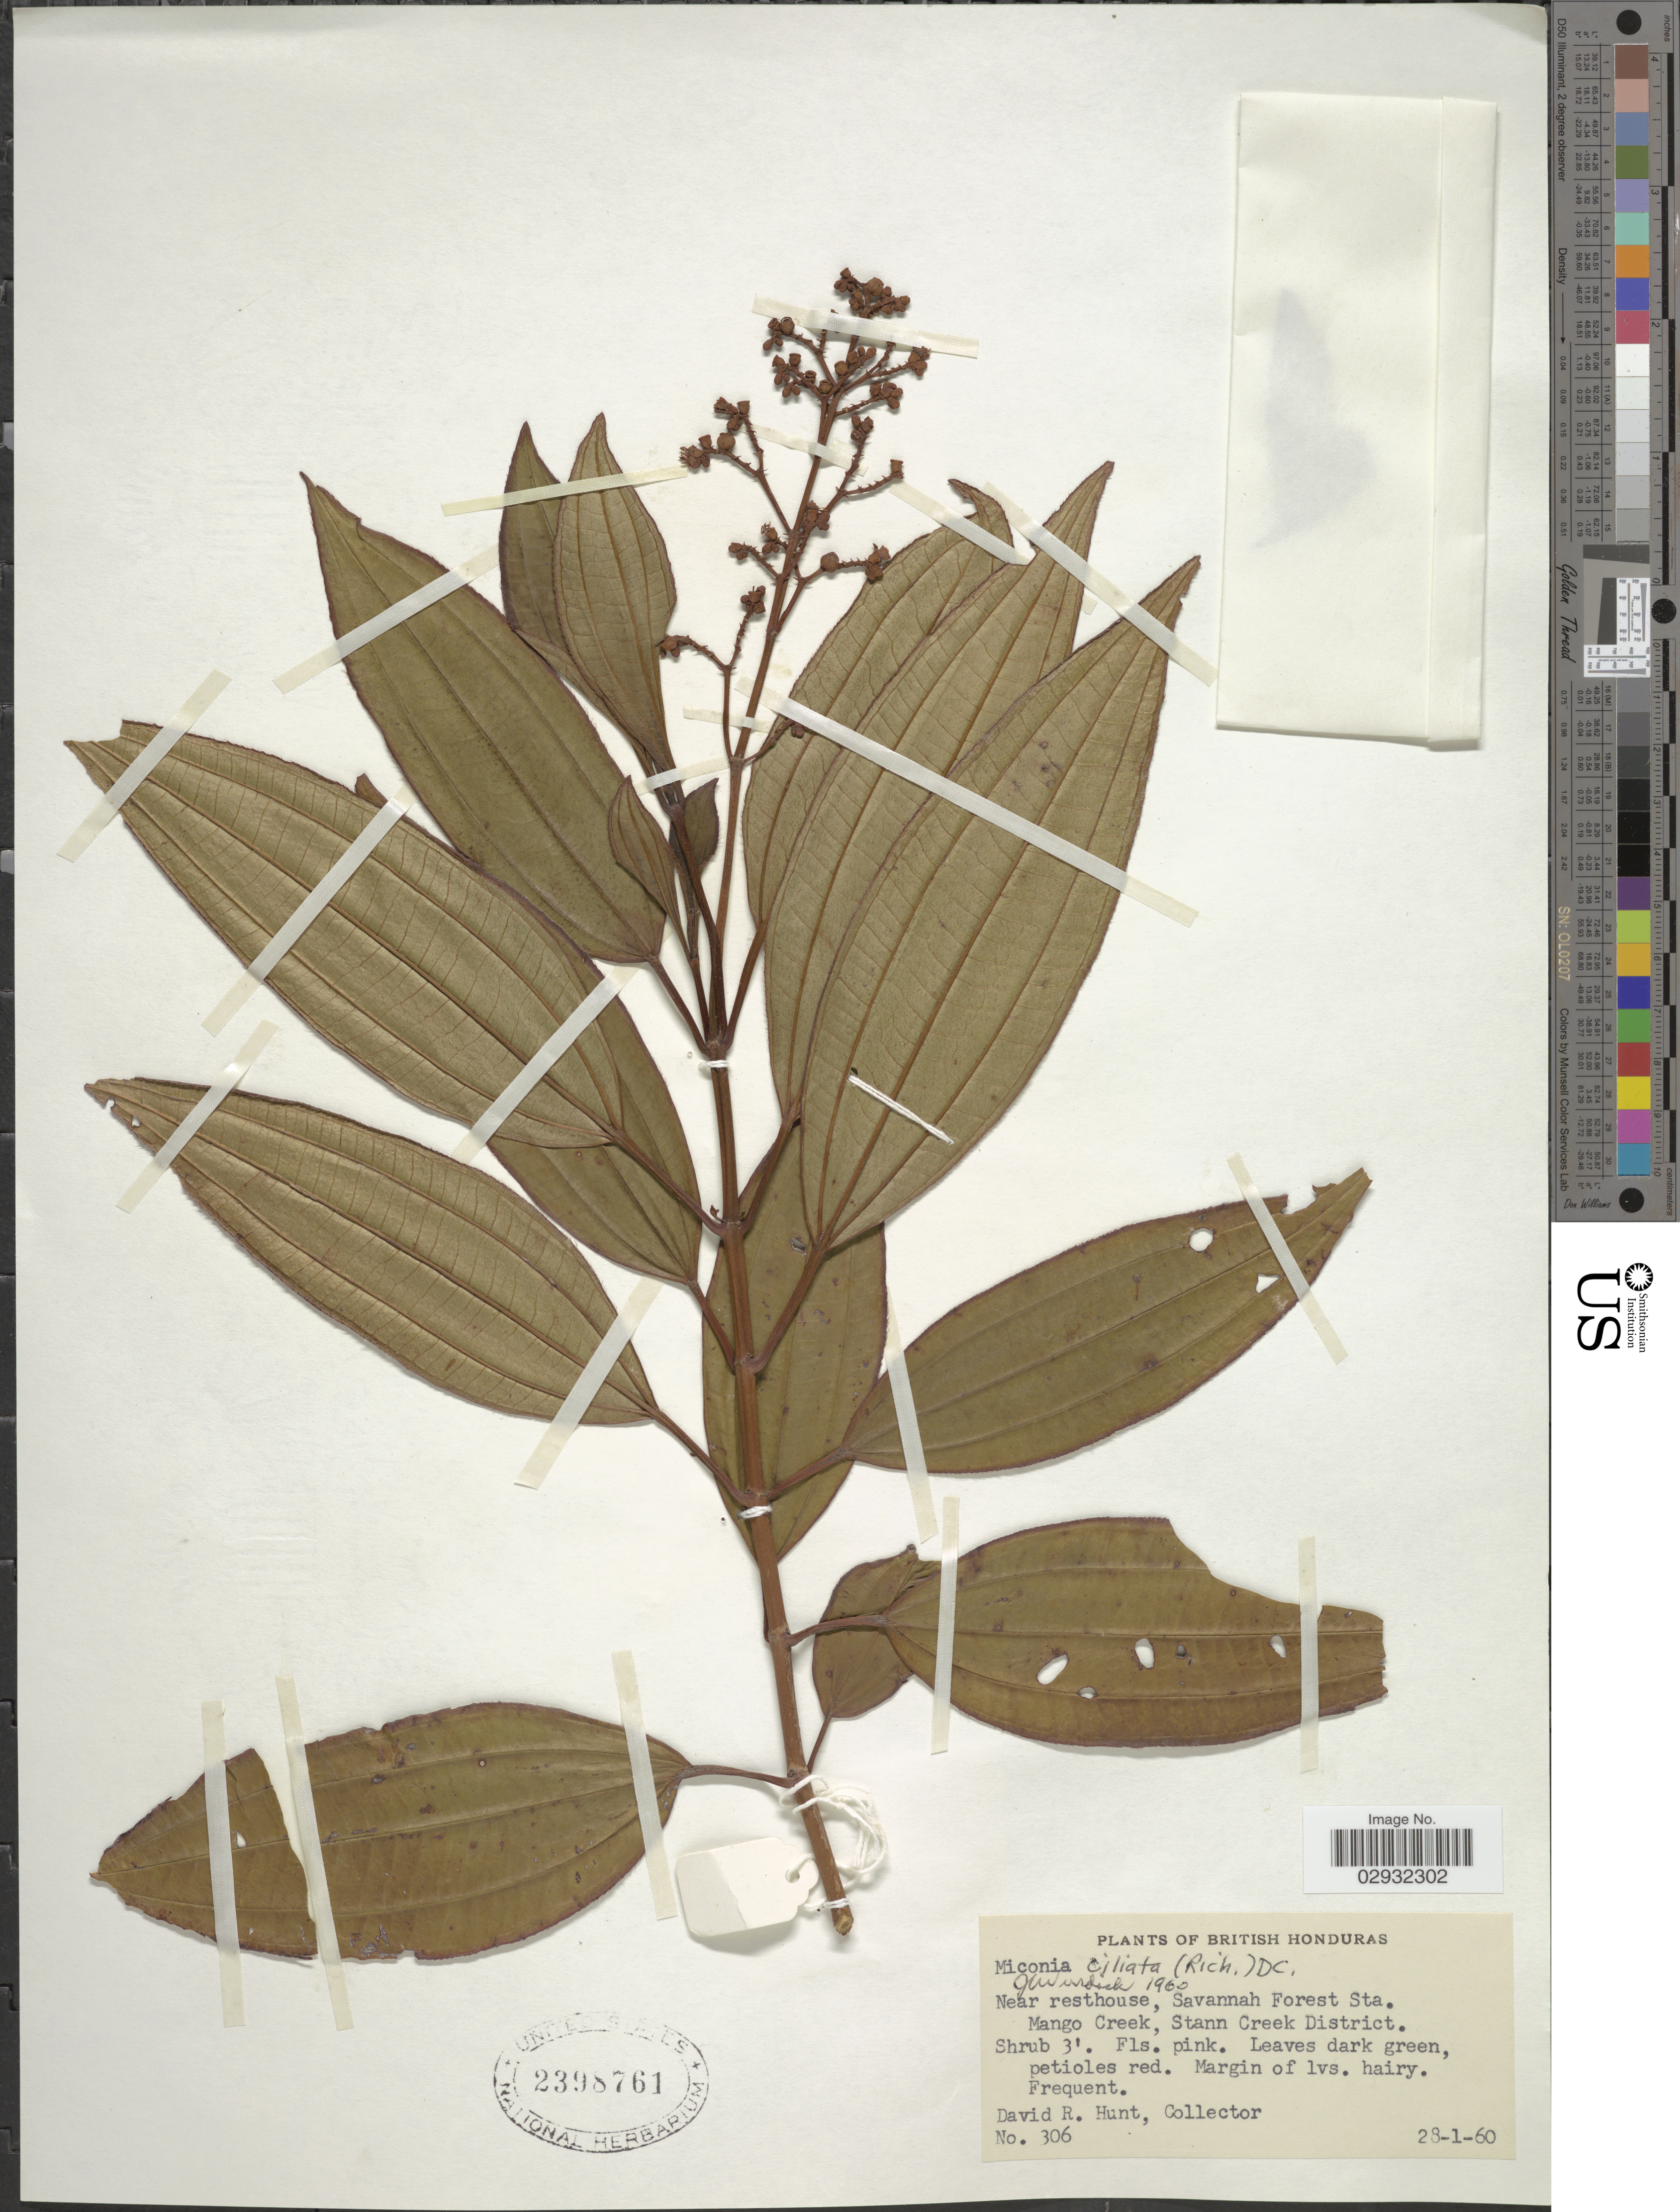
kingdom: Plantae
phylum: Tracheophyta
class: Magnoliopsida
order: Myrtales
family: Melastomataceae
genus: Miconia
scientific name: Miconia ciliata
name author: (Rich.) DC.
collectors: D. R. Hunt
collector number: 306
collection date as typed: Transcribed d/m/y: 28/1/60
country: Belize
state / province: Stann Creek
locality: British Honduras. Near resthouse, Savannah Forest Sta. Mango Creek, Stann Creek District.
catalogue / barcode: US 2398761